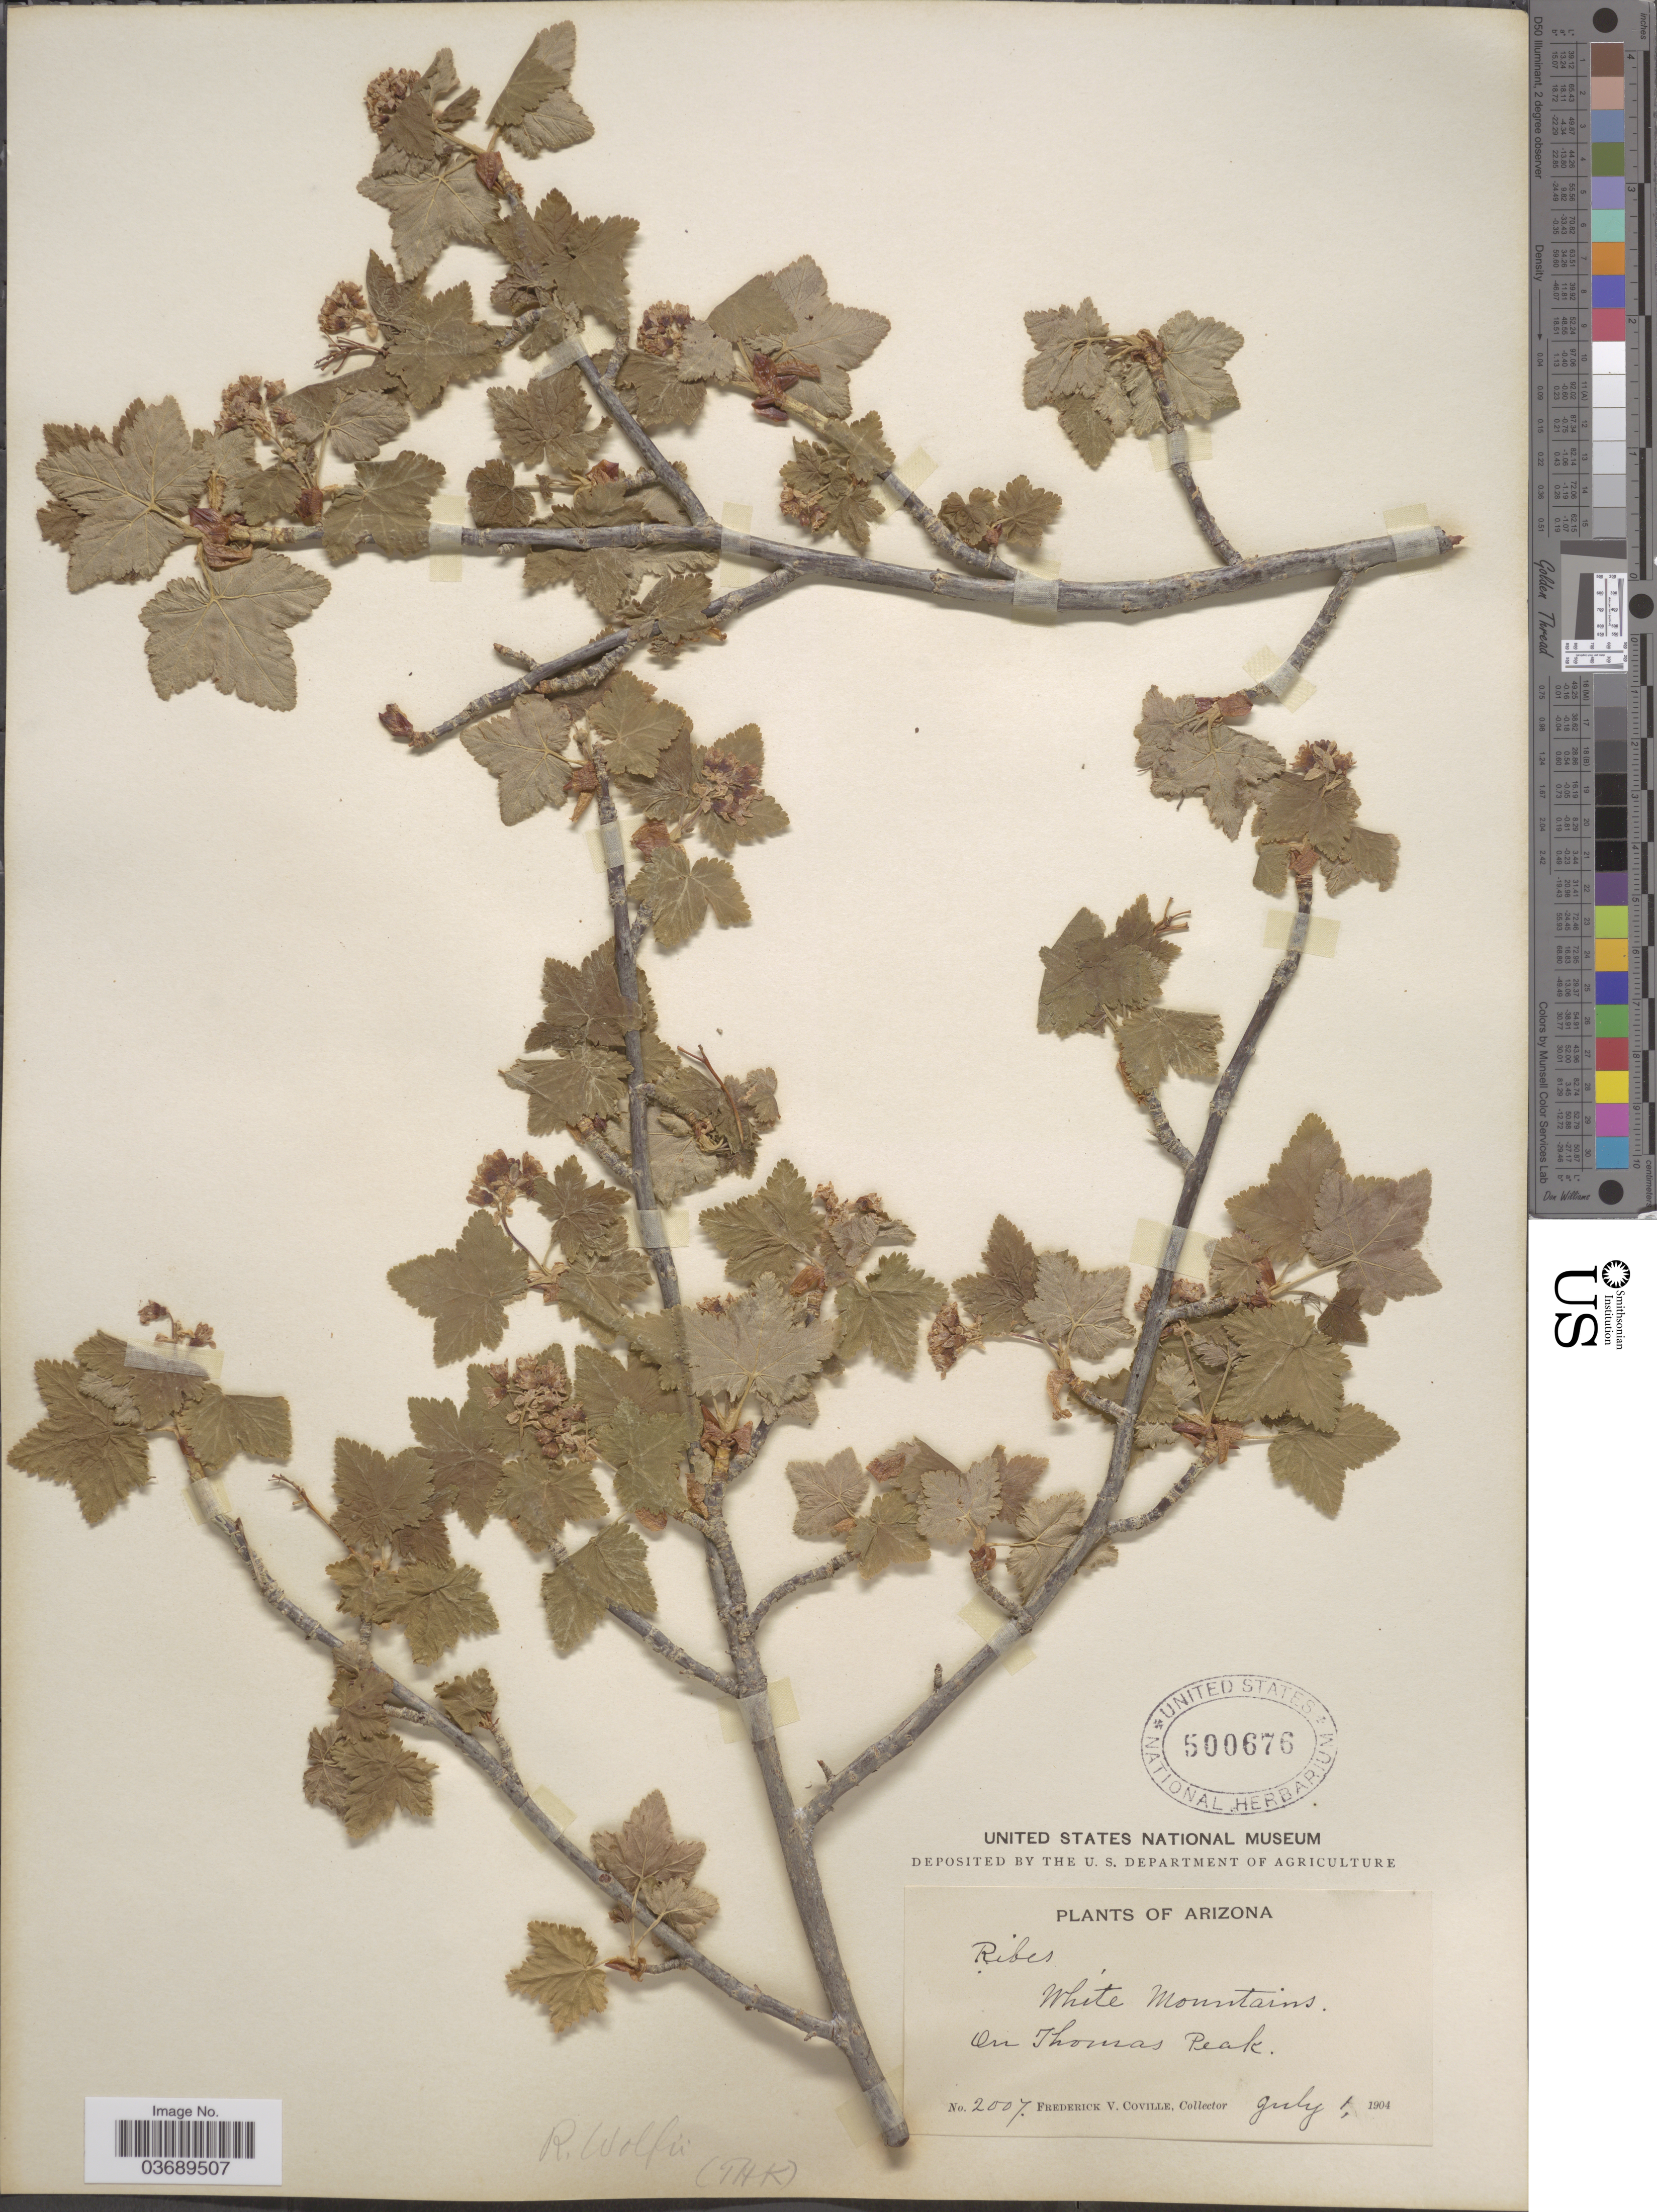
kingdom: Plantae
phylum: Tracheophyta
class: Magnoliopsida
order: Saxifragales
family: Grossulariaceae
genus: Ribes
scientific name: Ribes wolfii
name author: Rothr.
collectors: F. V. Coville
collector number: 2007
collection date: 1904-07-01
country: United States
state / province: Arizona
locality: White Mountains, on Thomas Peak.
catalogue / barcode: US 500676